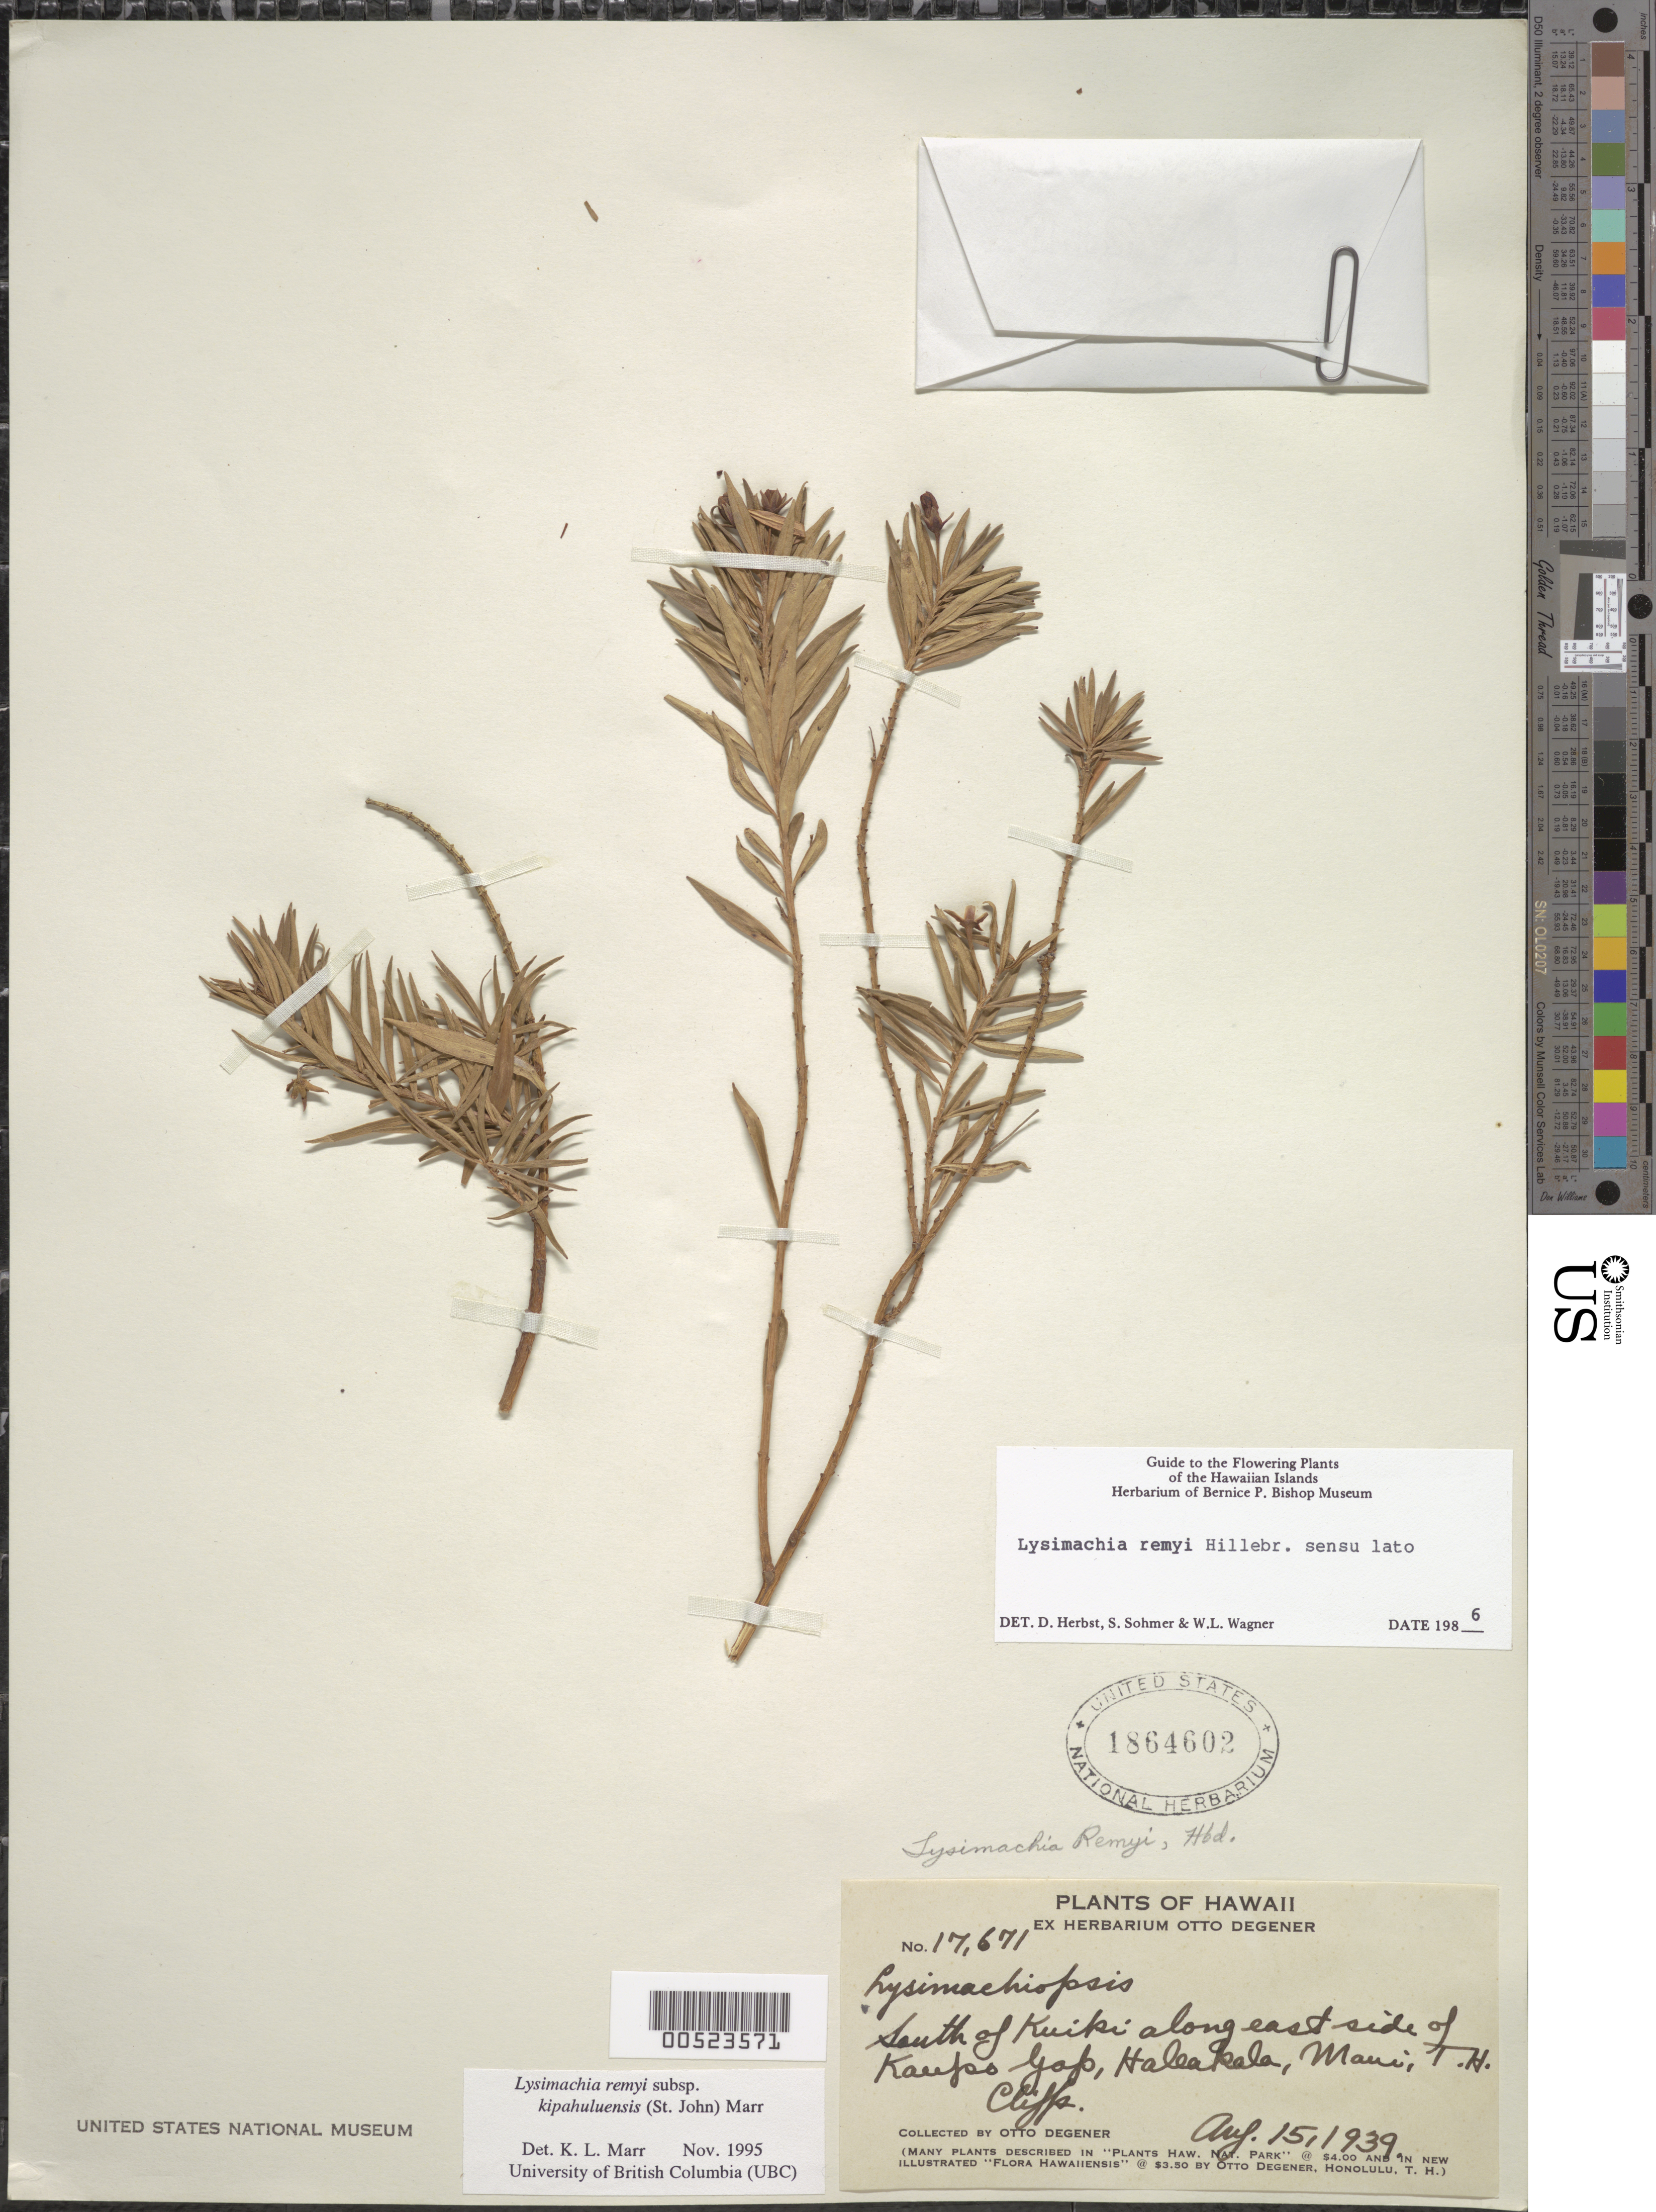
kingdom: Plantae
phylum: Tracheophyta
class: Magnoliopsida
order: Ericales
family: Primulaceae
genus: Lysimachia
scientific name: Lysimachia remyi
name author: Hillebr.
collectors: O. Degener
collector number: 17671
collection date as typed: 15 Aug 1939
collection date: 1939-08-15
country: United States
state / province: Hawaii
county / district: Maui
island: Maui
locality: S of Kuiki along E side of Kaupo Gap, Haleakala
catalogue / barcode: US 1864602